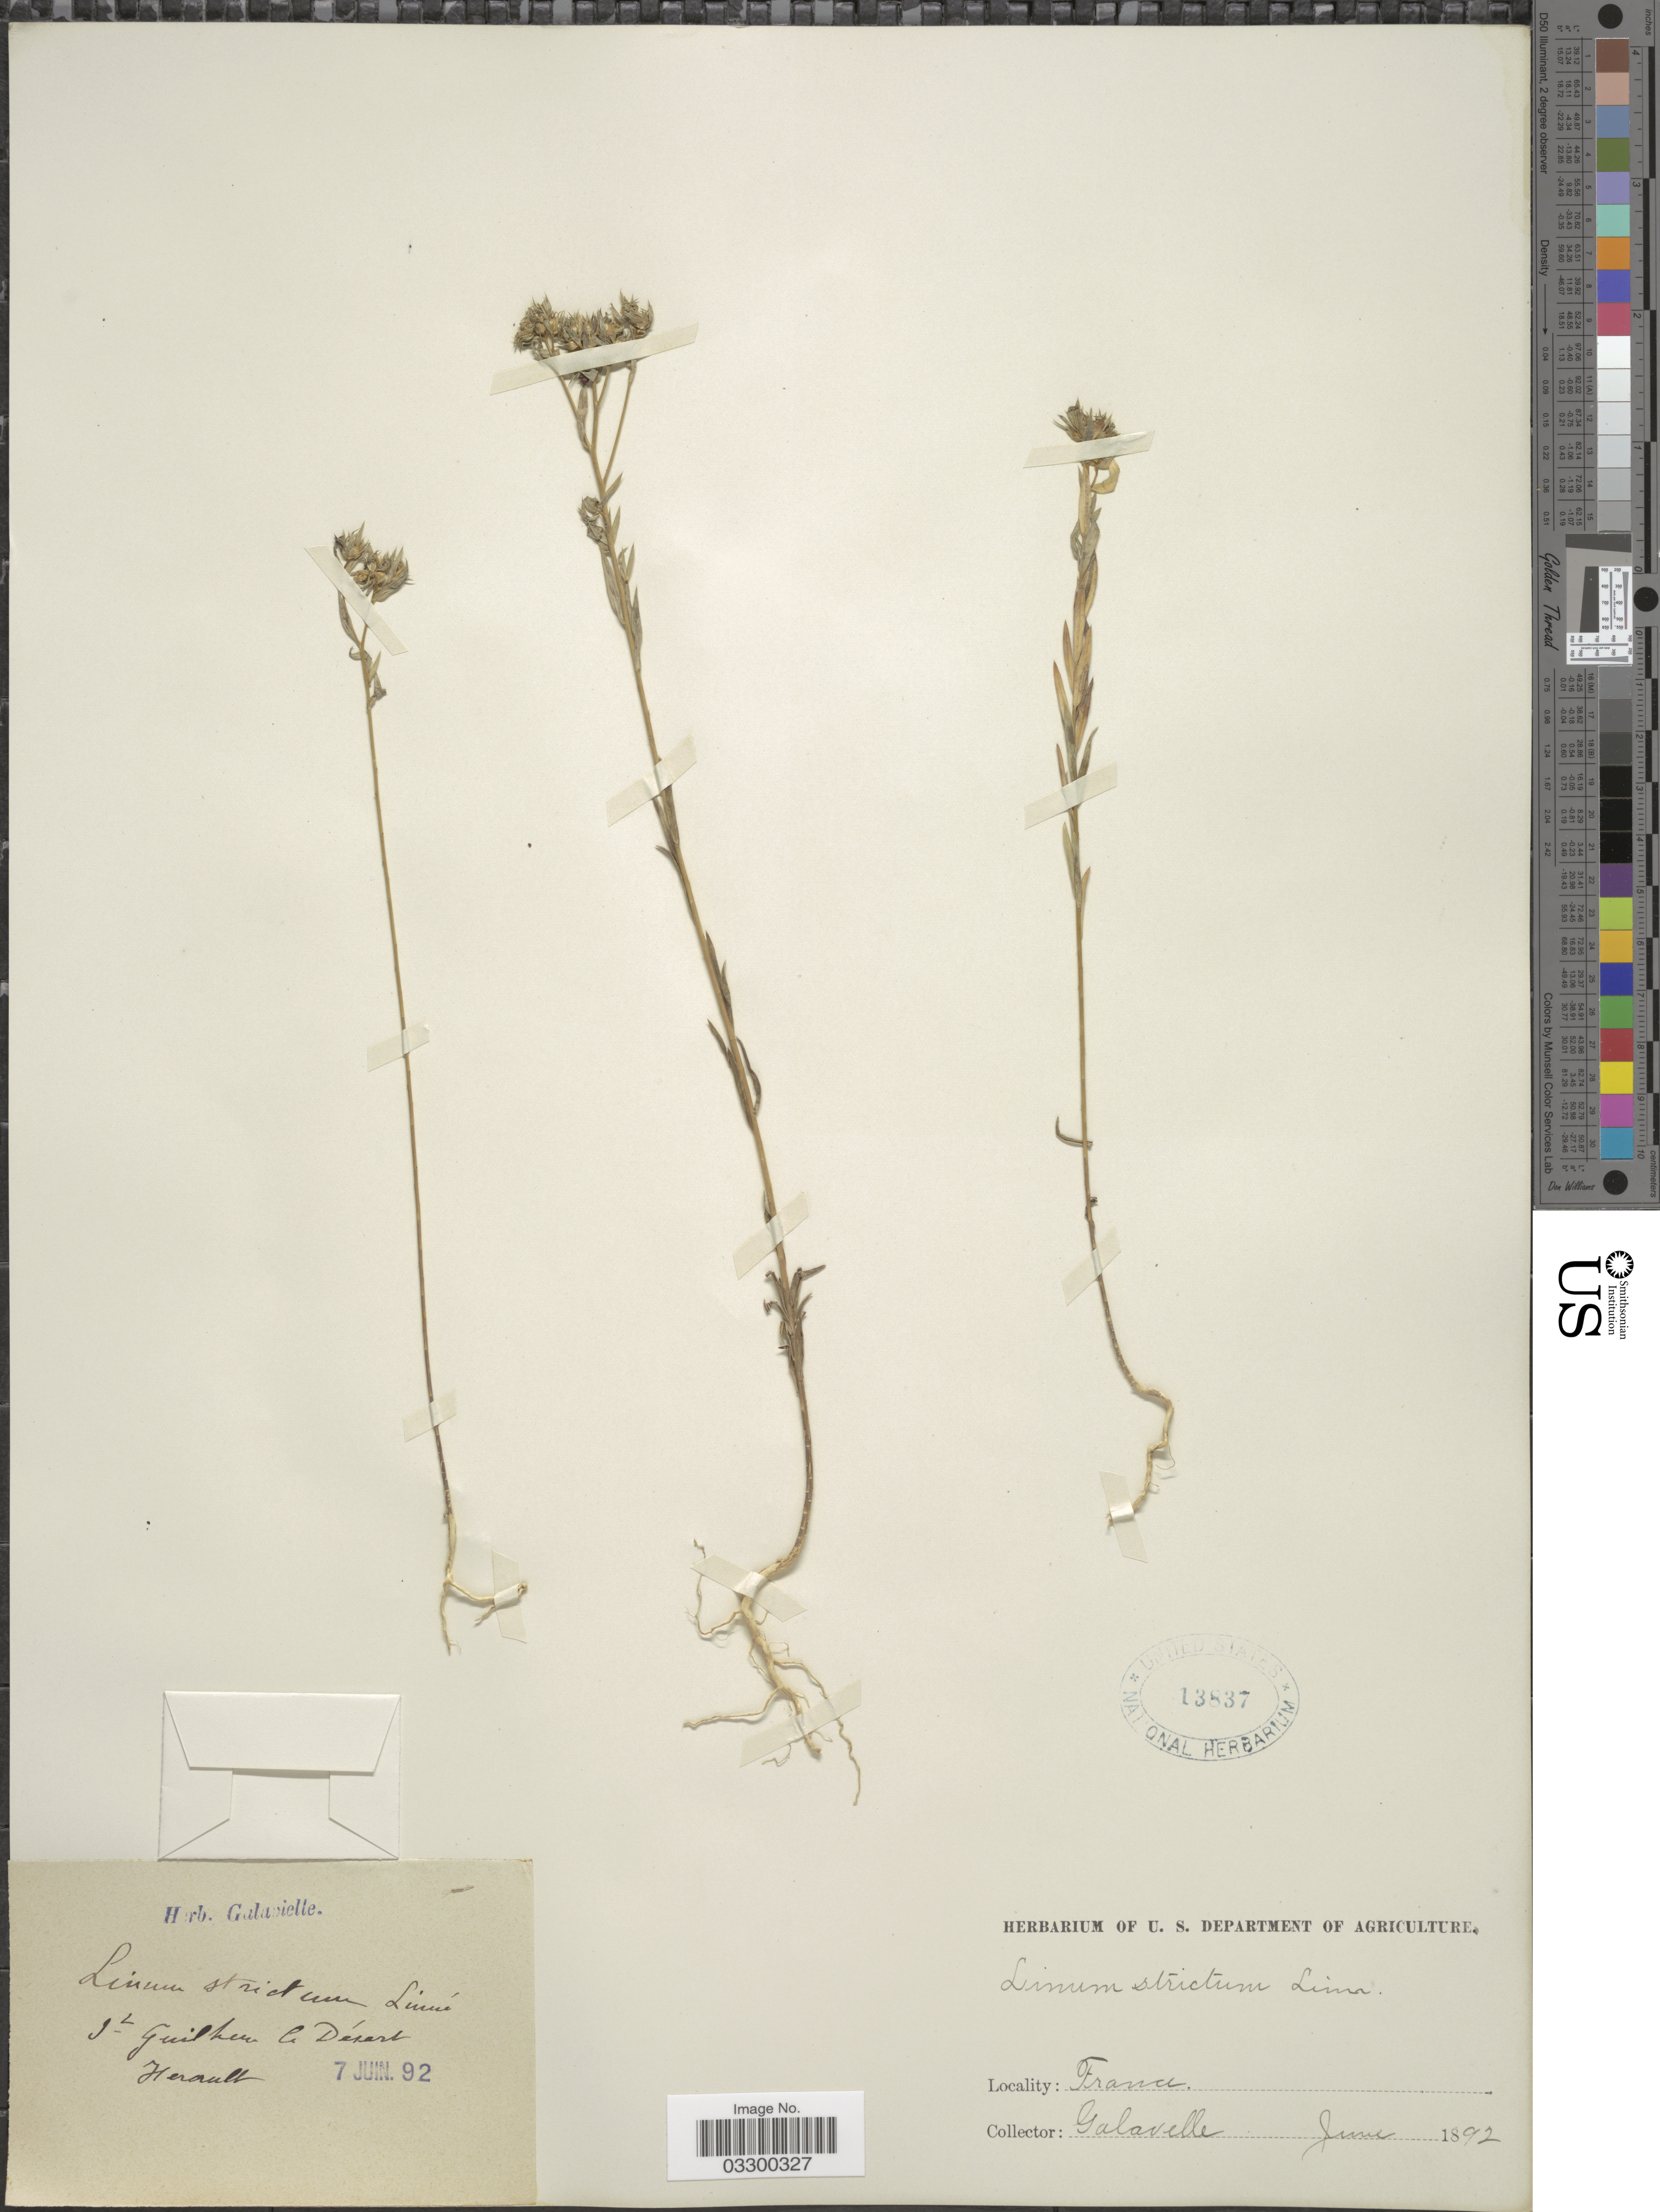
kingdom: Plantae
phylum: Tracheophyta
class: Magnoliopsida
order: Malpighiales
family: Linaceae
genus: Linum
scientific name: Linum strictum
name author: L.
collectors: Galavielle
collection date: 1892-06-07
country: France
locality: St Guilhem le Désert.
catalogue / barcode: US 13837